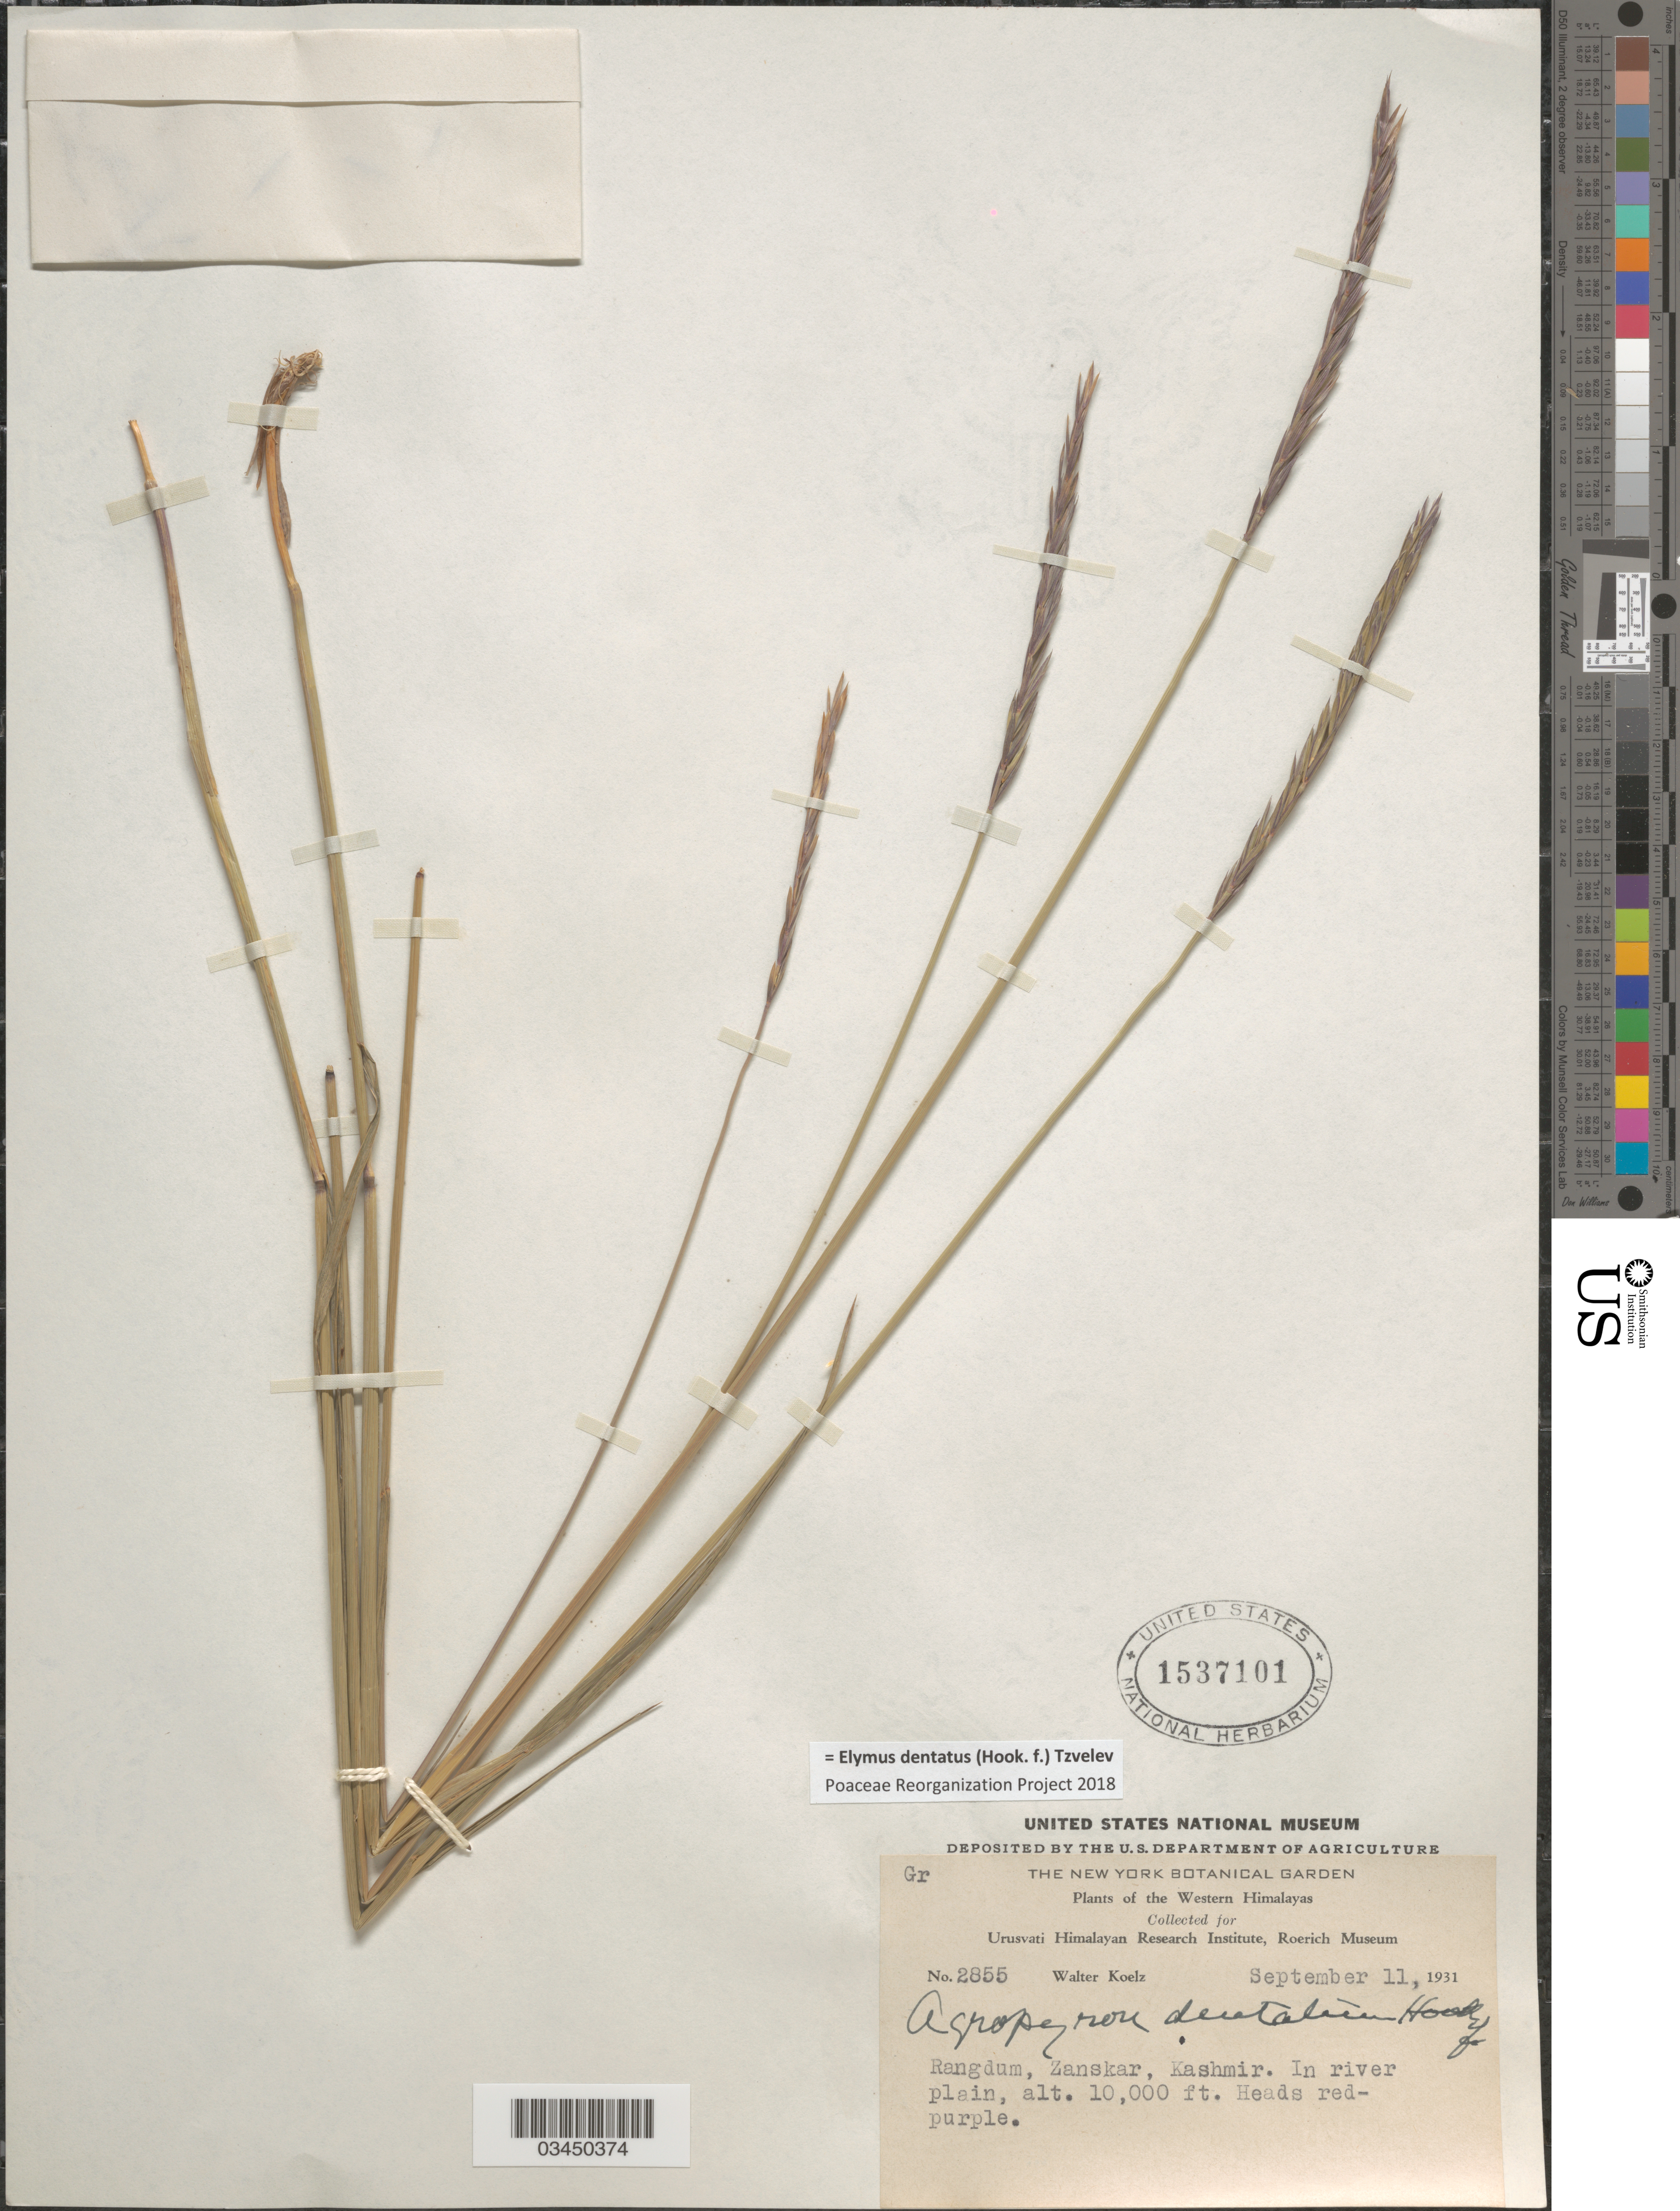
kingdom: Plantae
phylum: Tracheophyta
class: Liliopsida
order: Poales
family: Poaceae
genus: Elymus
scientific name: Elymus dentatus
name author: (Hook. f.) Tzvelev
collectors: W. N. Koelz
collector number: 2855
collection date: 1931-09-11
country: India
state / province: Jammu and Kashmir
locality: Western Himalayas. Rangdum, Zanskar, Kashmir. In river plain.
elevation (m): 3048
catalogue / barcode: US 1537101